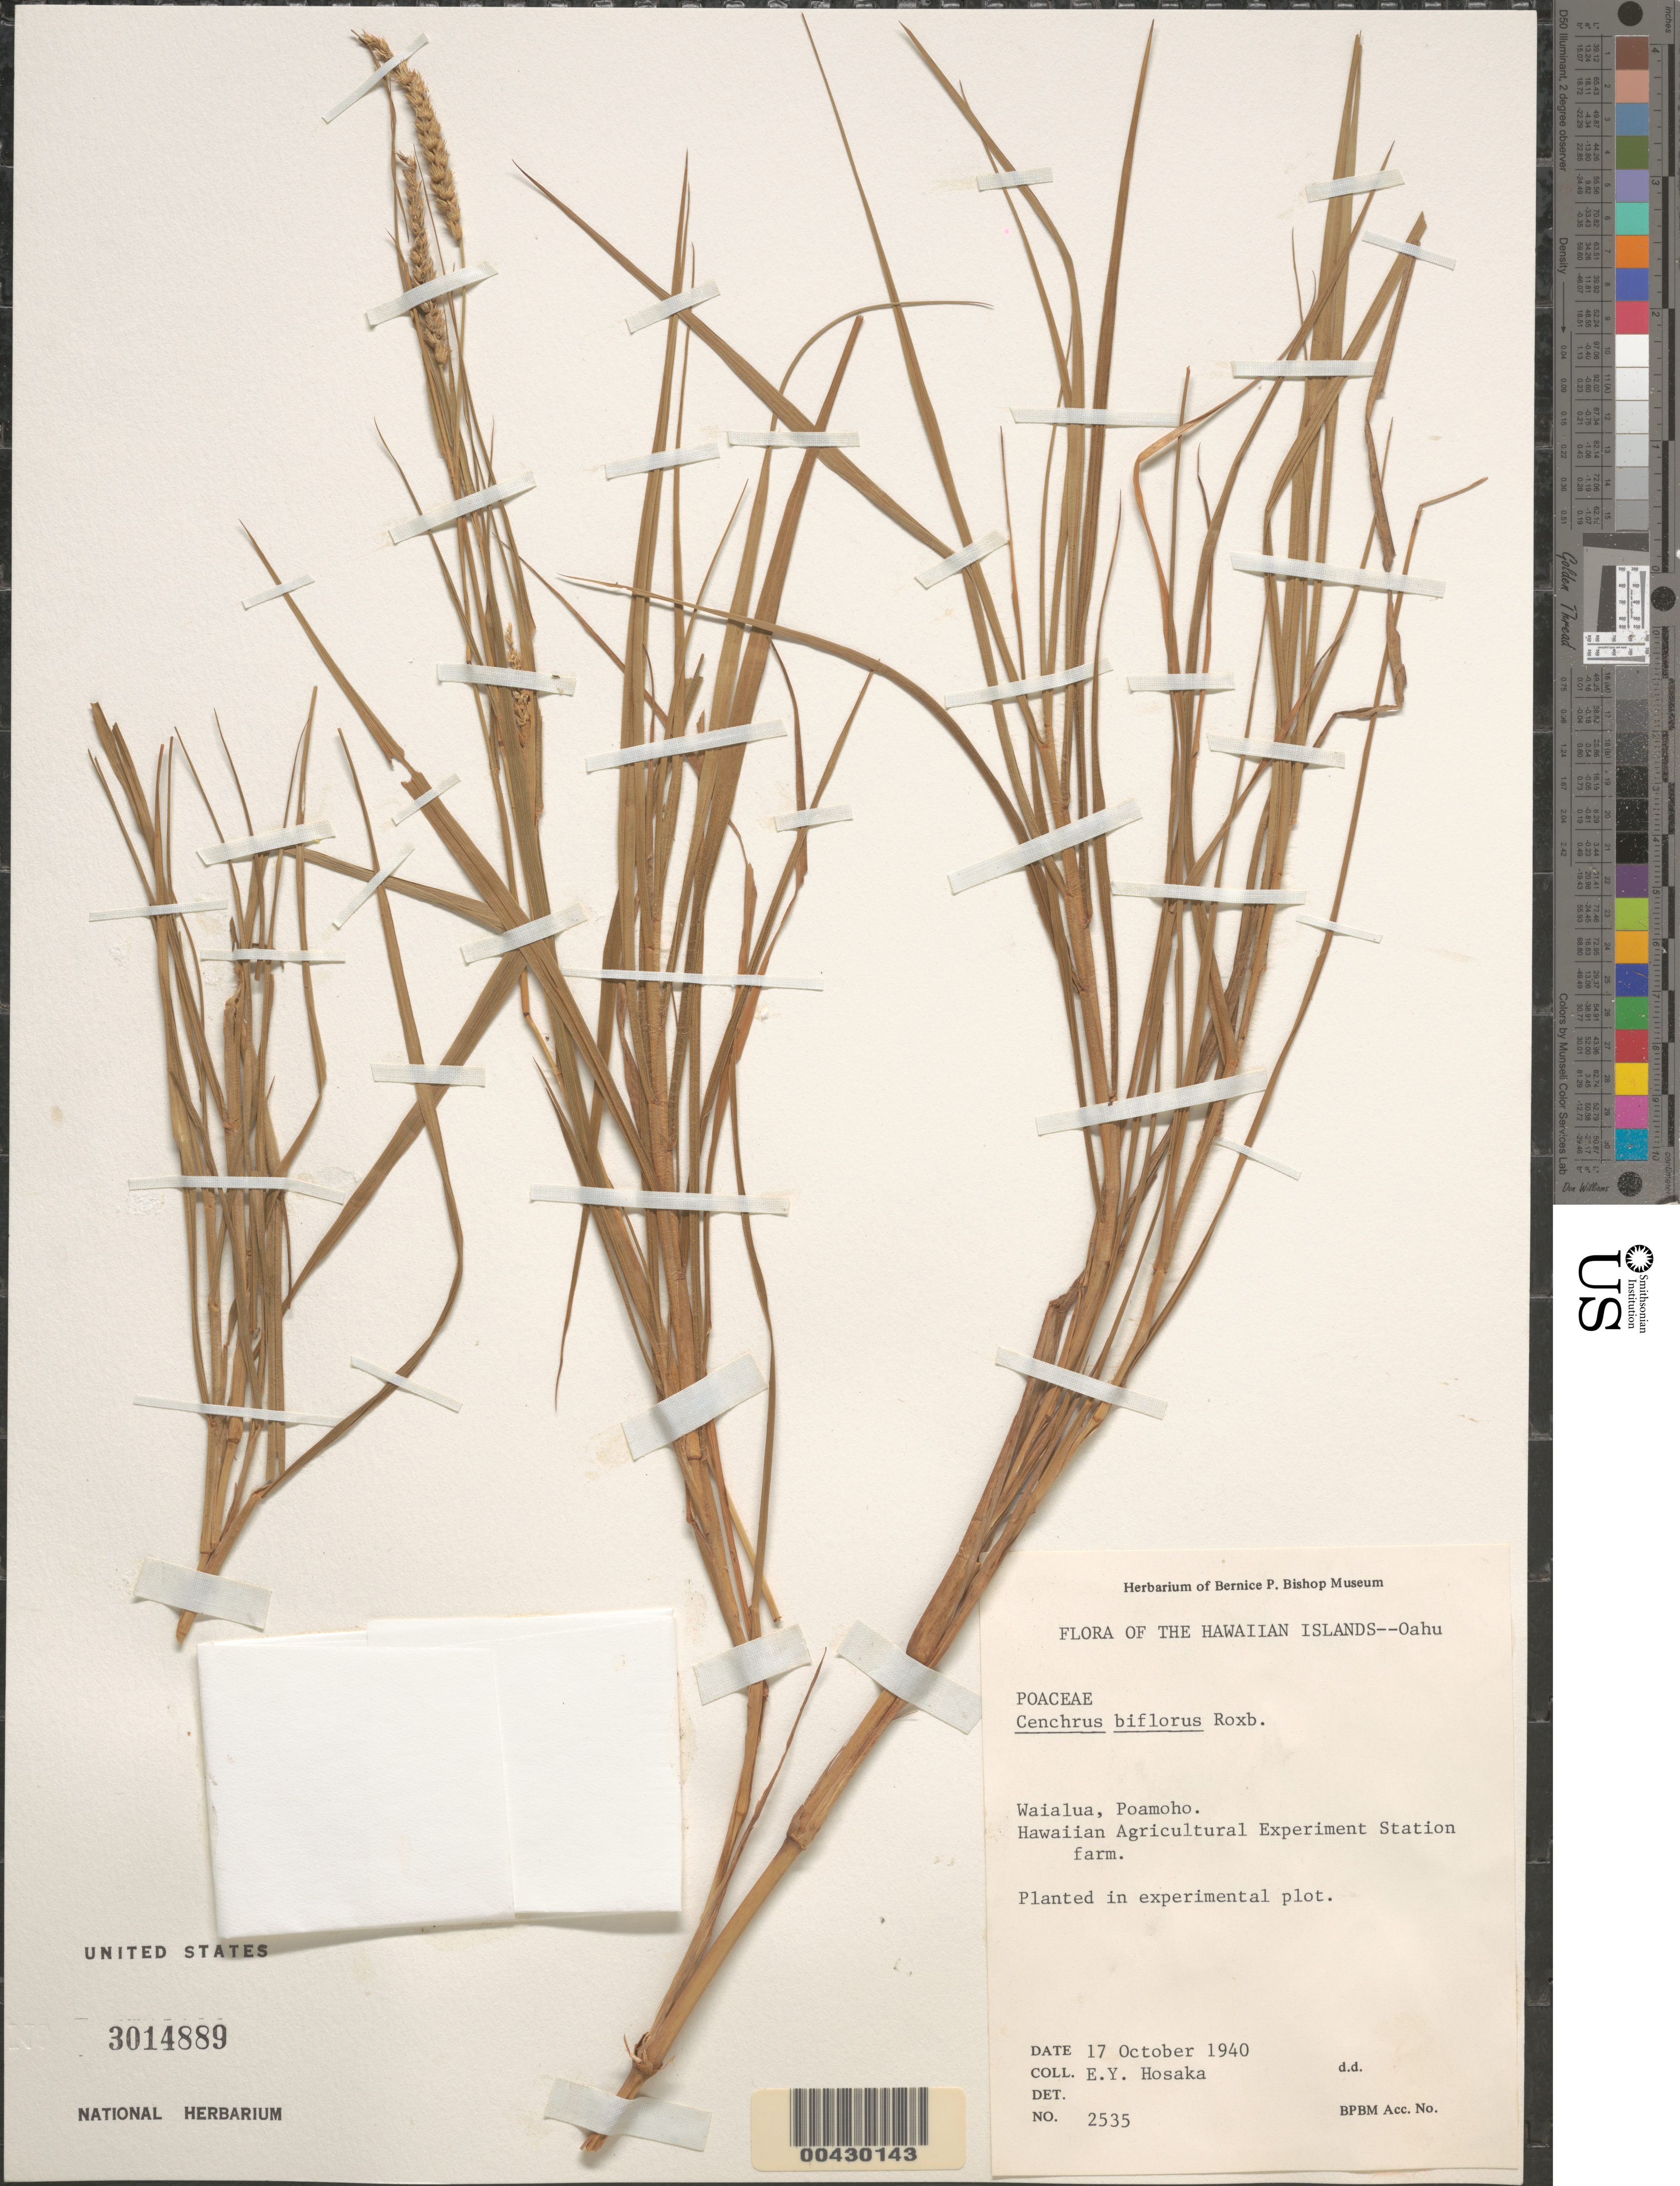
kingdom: Plantae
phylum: Tracheophyta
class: Liliopsida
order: Poales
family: Poaceae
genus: Cenchrus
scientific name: Cenchrus setigerus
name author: Vahl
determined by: Clayton, W. D.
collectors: E. Y. Hosaka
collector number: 2535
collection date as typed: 17 Oct 1940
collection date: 1940-10-17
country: United States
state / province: Hawaii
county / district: Honolulu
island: Oahu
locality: Waialua, Poamoho. Hawaiian Agricultural Experiment Station farm.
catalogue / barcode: US 3014889